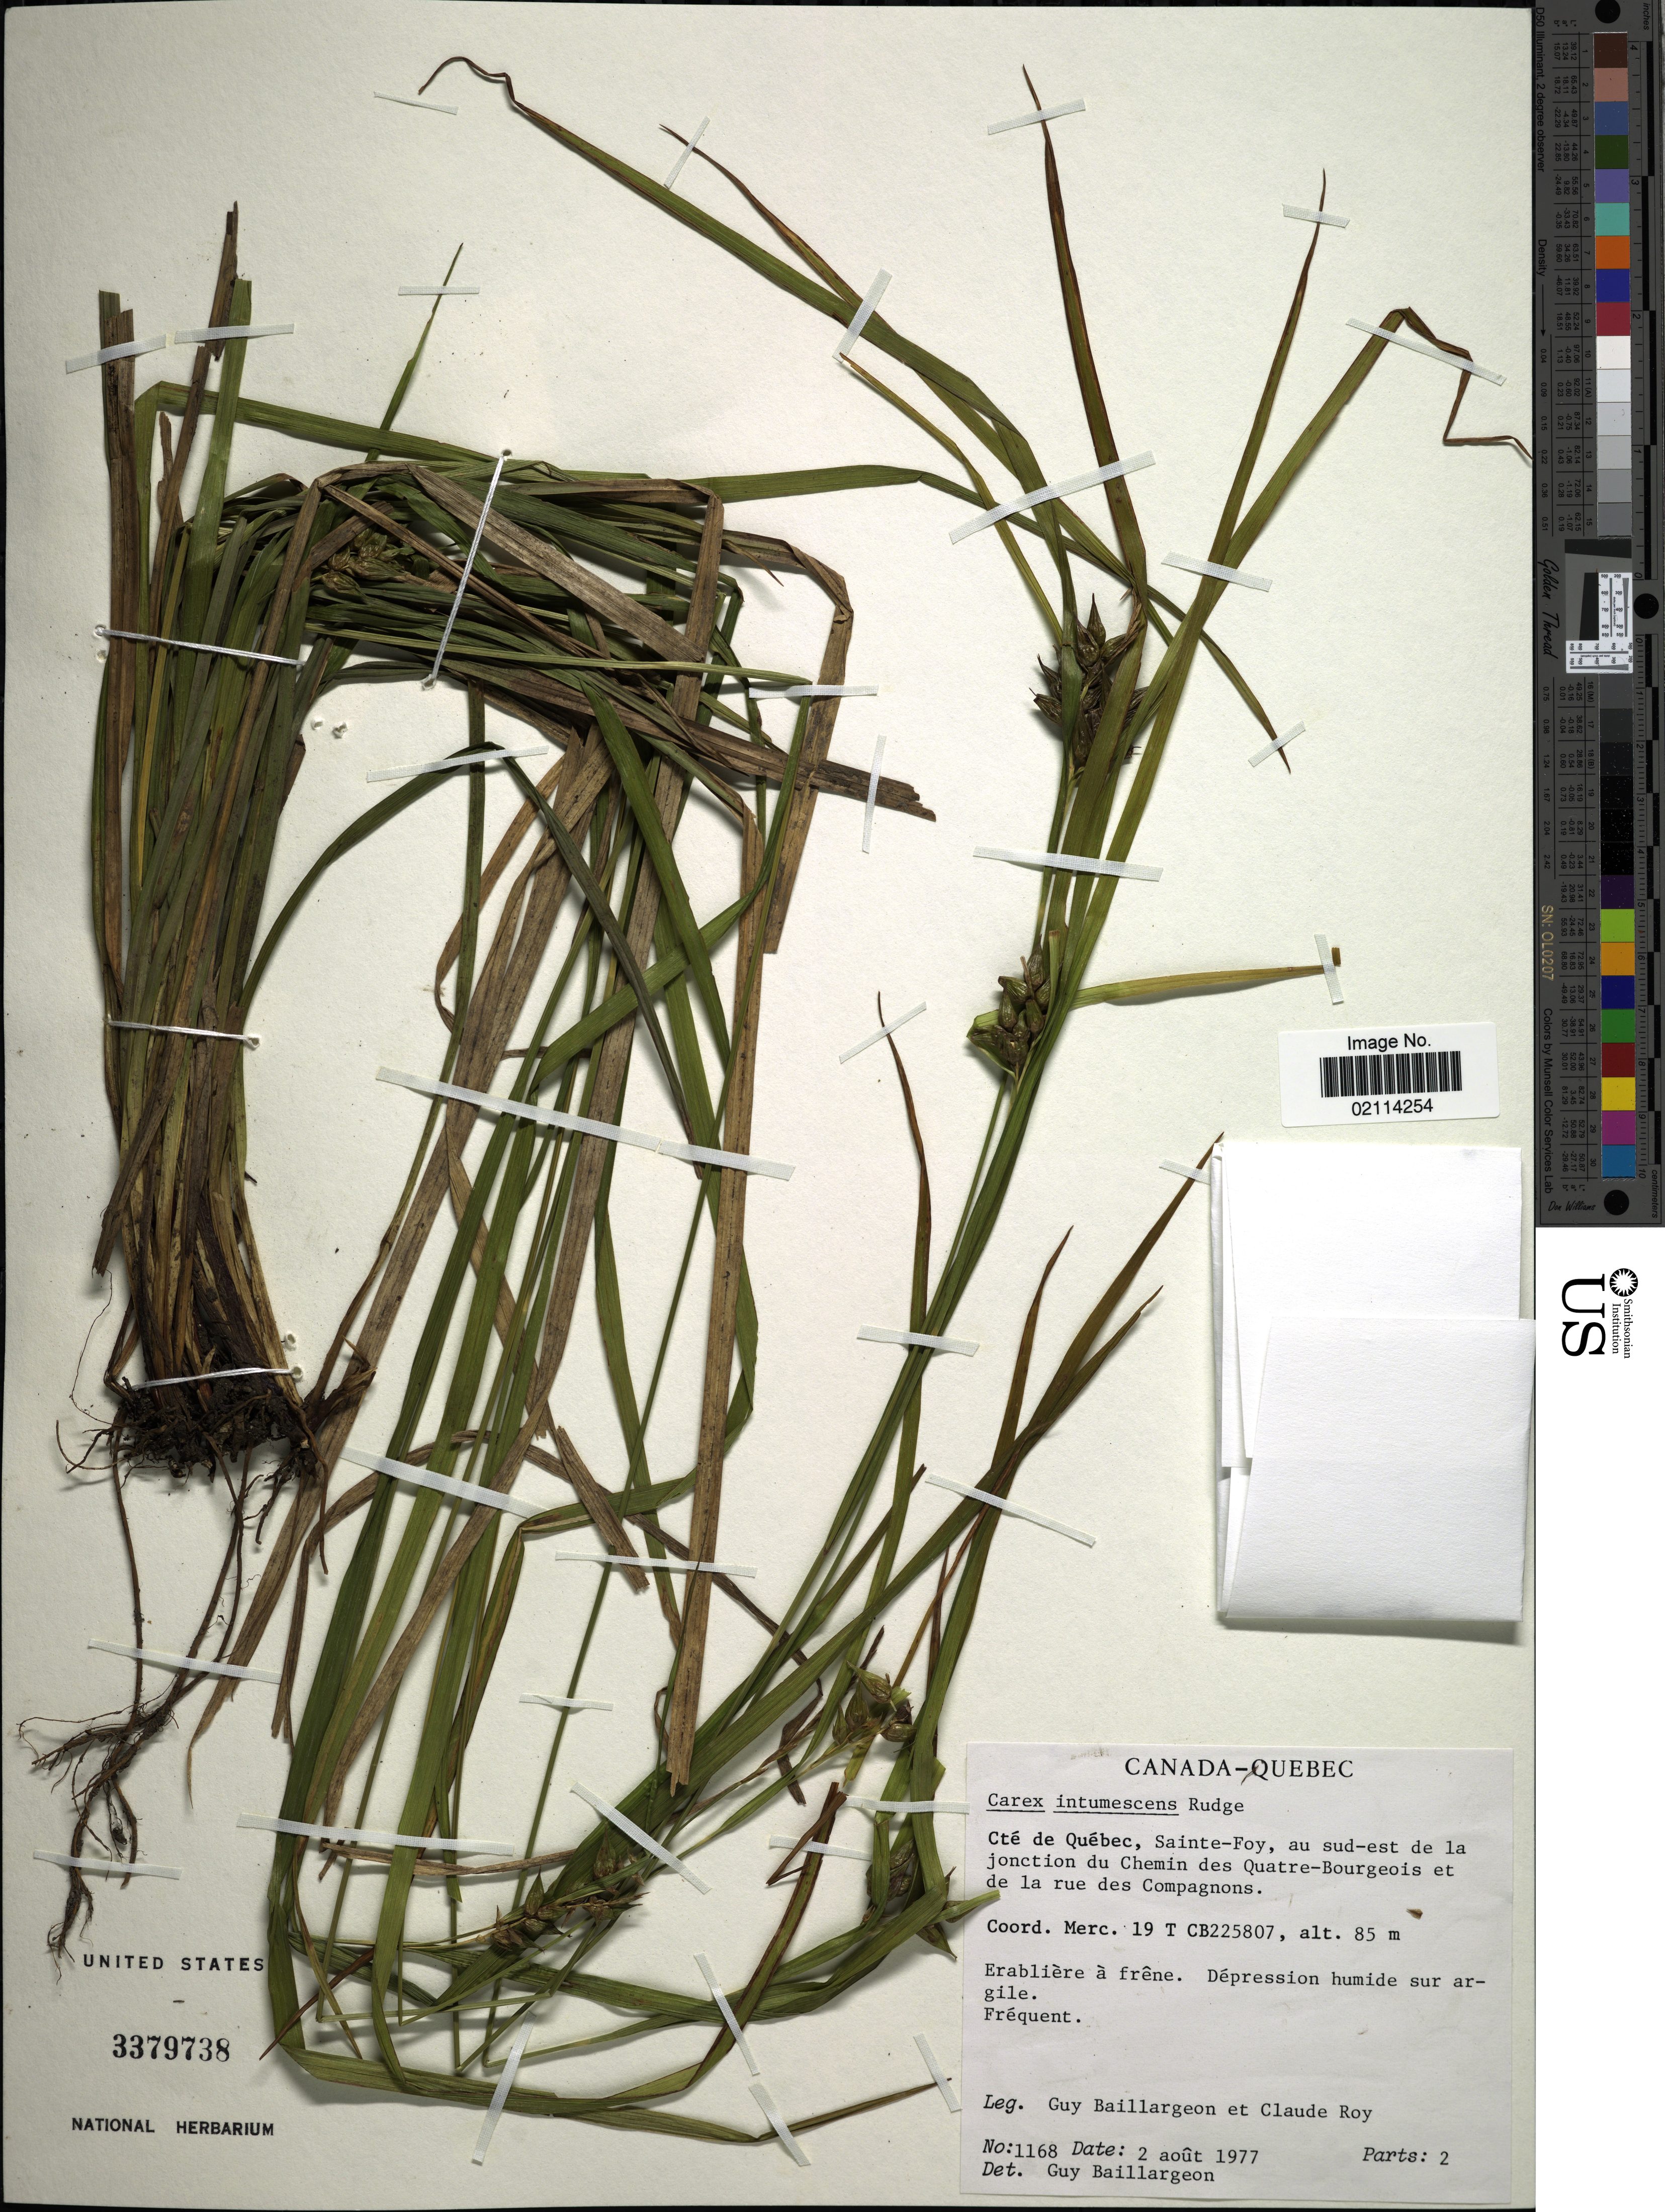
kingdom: Plantae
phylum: Tracheophyta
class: Liliopsida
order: Poales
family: Cyperaceae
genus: Carex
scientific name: Carex intumescens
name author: Rudge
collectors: G. Baillargeon & C. Roy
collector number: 1168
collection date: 1977-08-02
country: Canada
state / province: Quebec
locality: Cte de Quebec, Sainte-Foy, au sud-est de la jonction du Chemin des Quatre-Bourgeois et de la rue des Compagnons, Coord. Merc. 19 T CB225807.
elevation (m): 85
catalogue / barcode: US 3379738